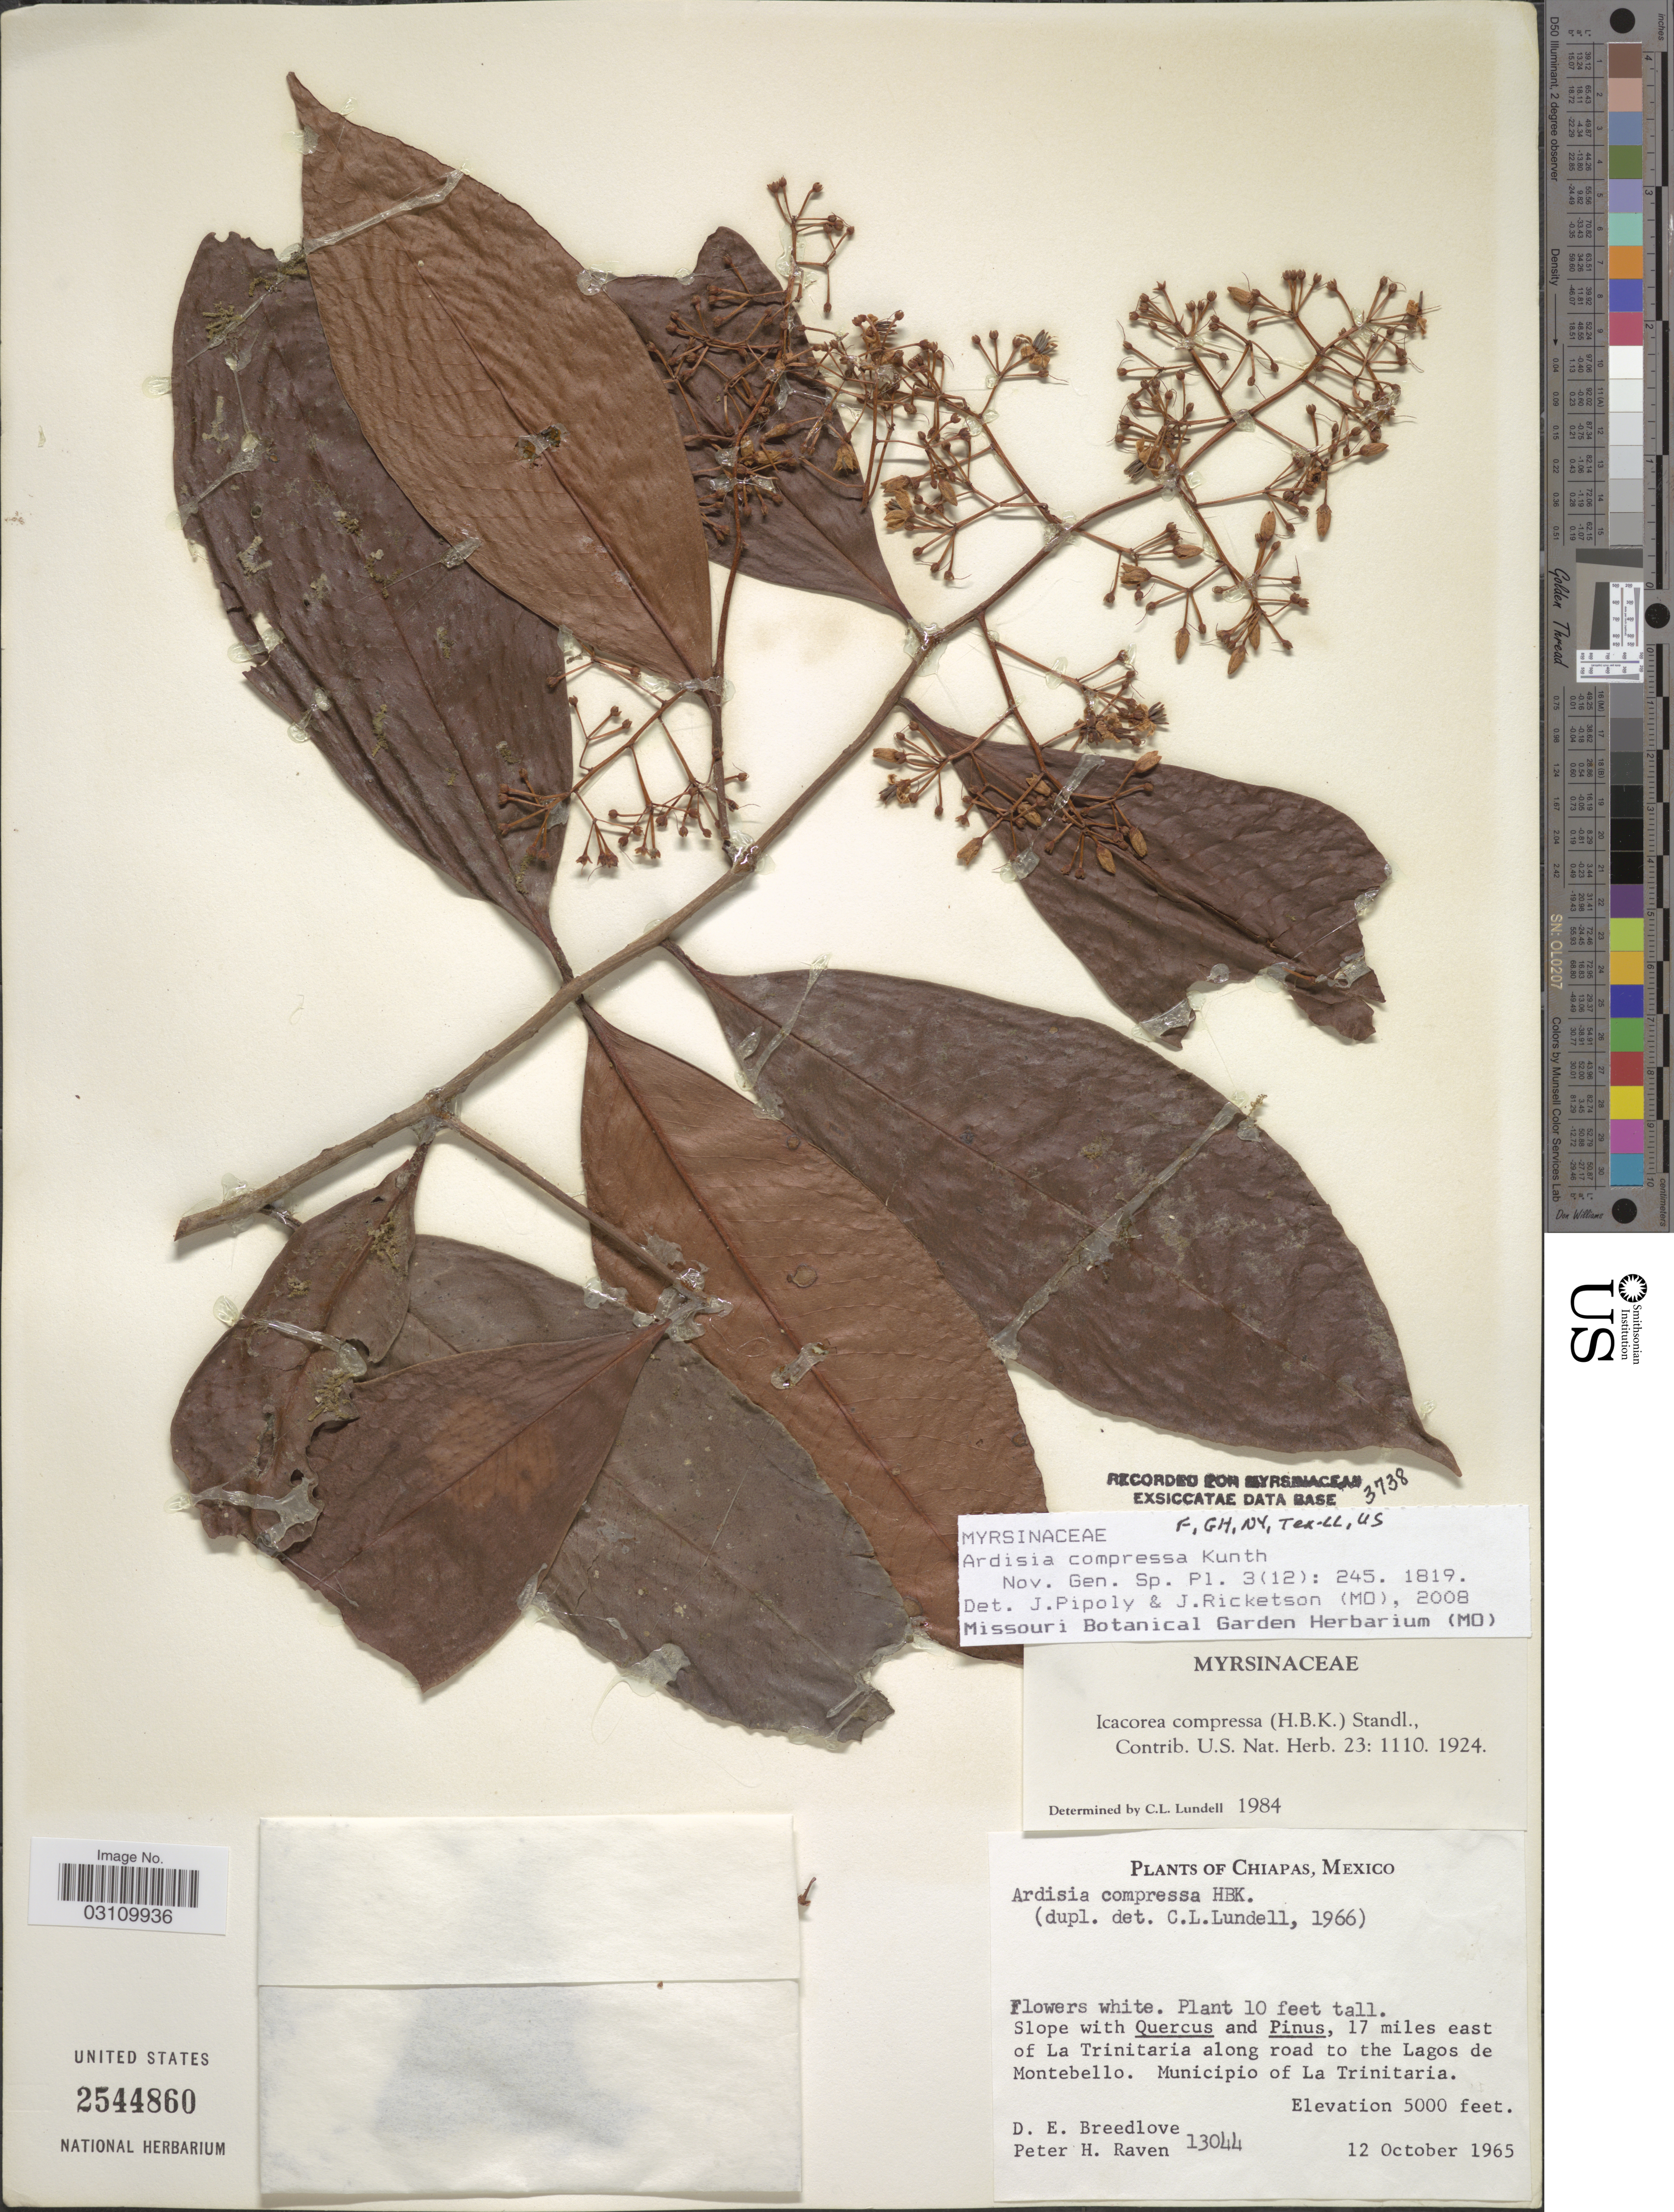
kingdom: Plantae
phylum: Tracheophyta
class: Magnoliopsida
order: Ericales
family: Primulaceae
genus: Ardisia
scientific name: Ardisia compressa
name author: Kunth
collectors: D. E. Breedlove & P. Raven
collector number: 13044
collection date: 1965-10-12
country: Mexico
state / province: Chiapas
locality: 17 miles east of La Trinitaria along road to the Lagos de Montebello. Municipio of La Trinitaria.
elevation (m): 1524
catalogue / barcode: US 2544860